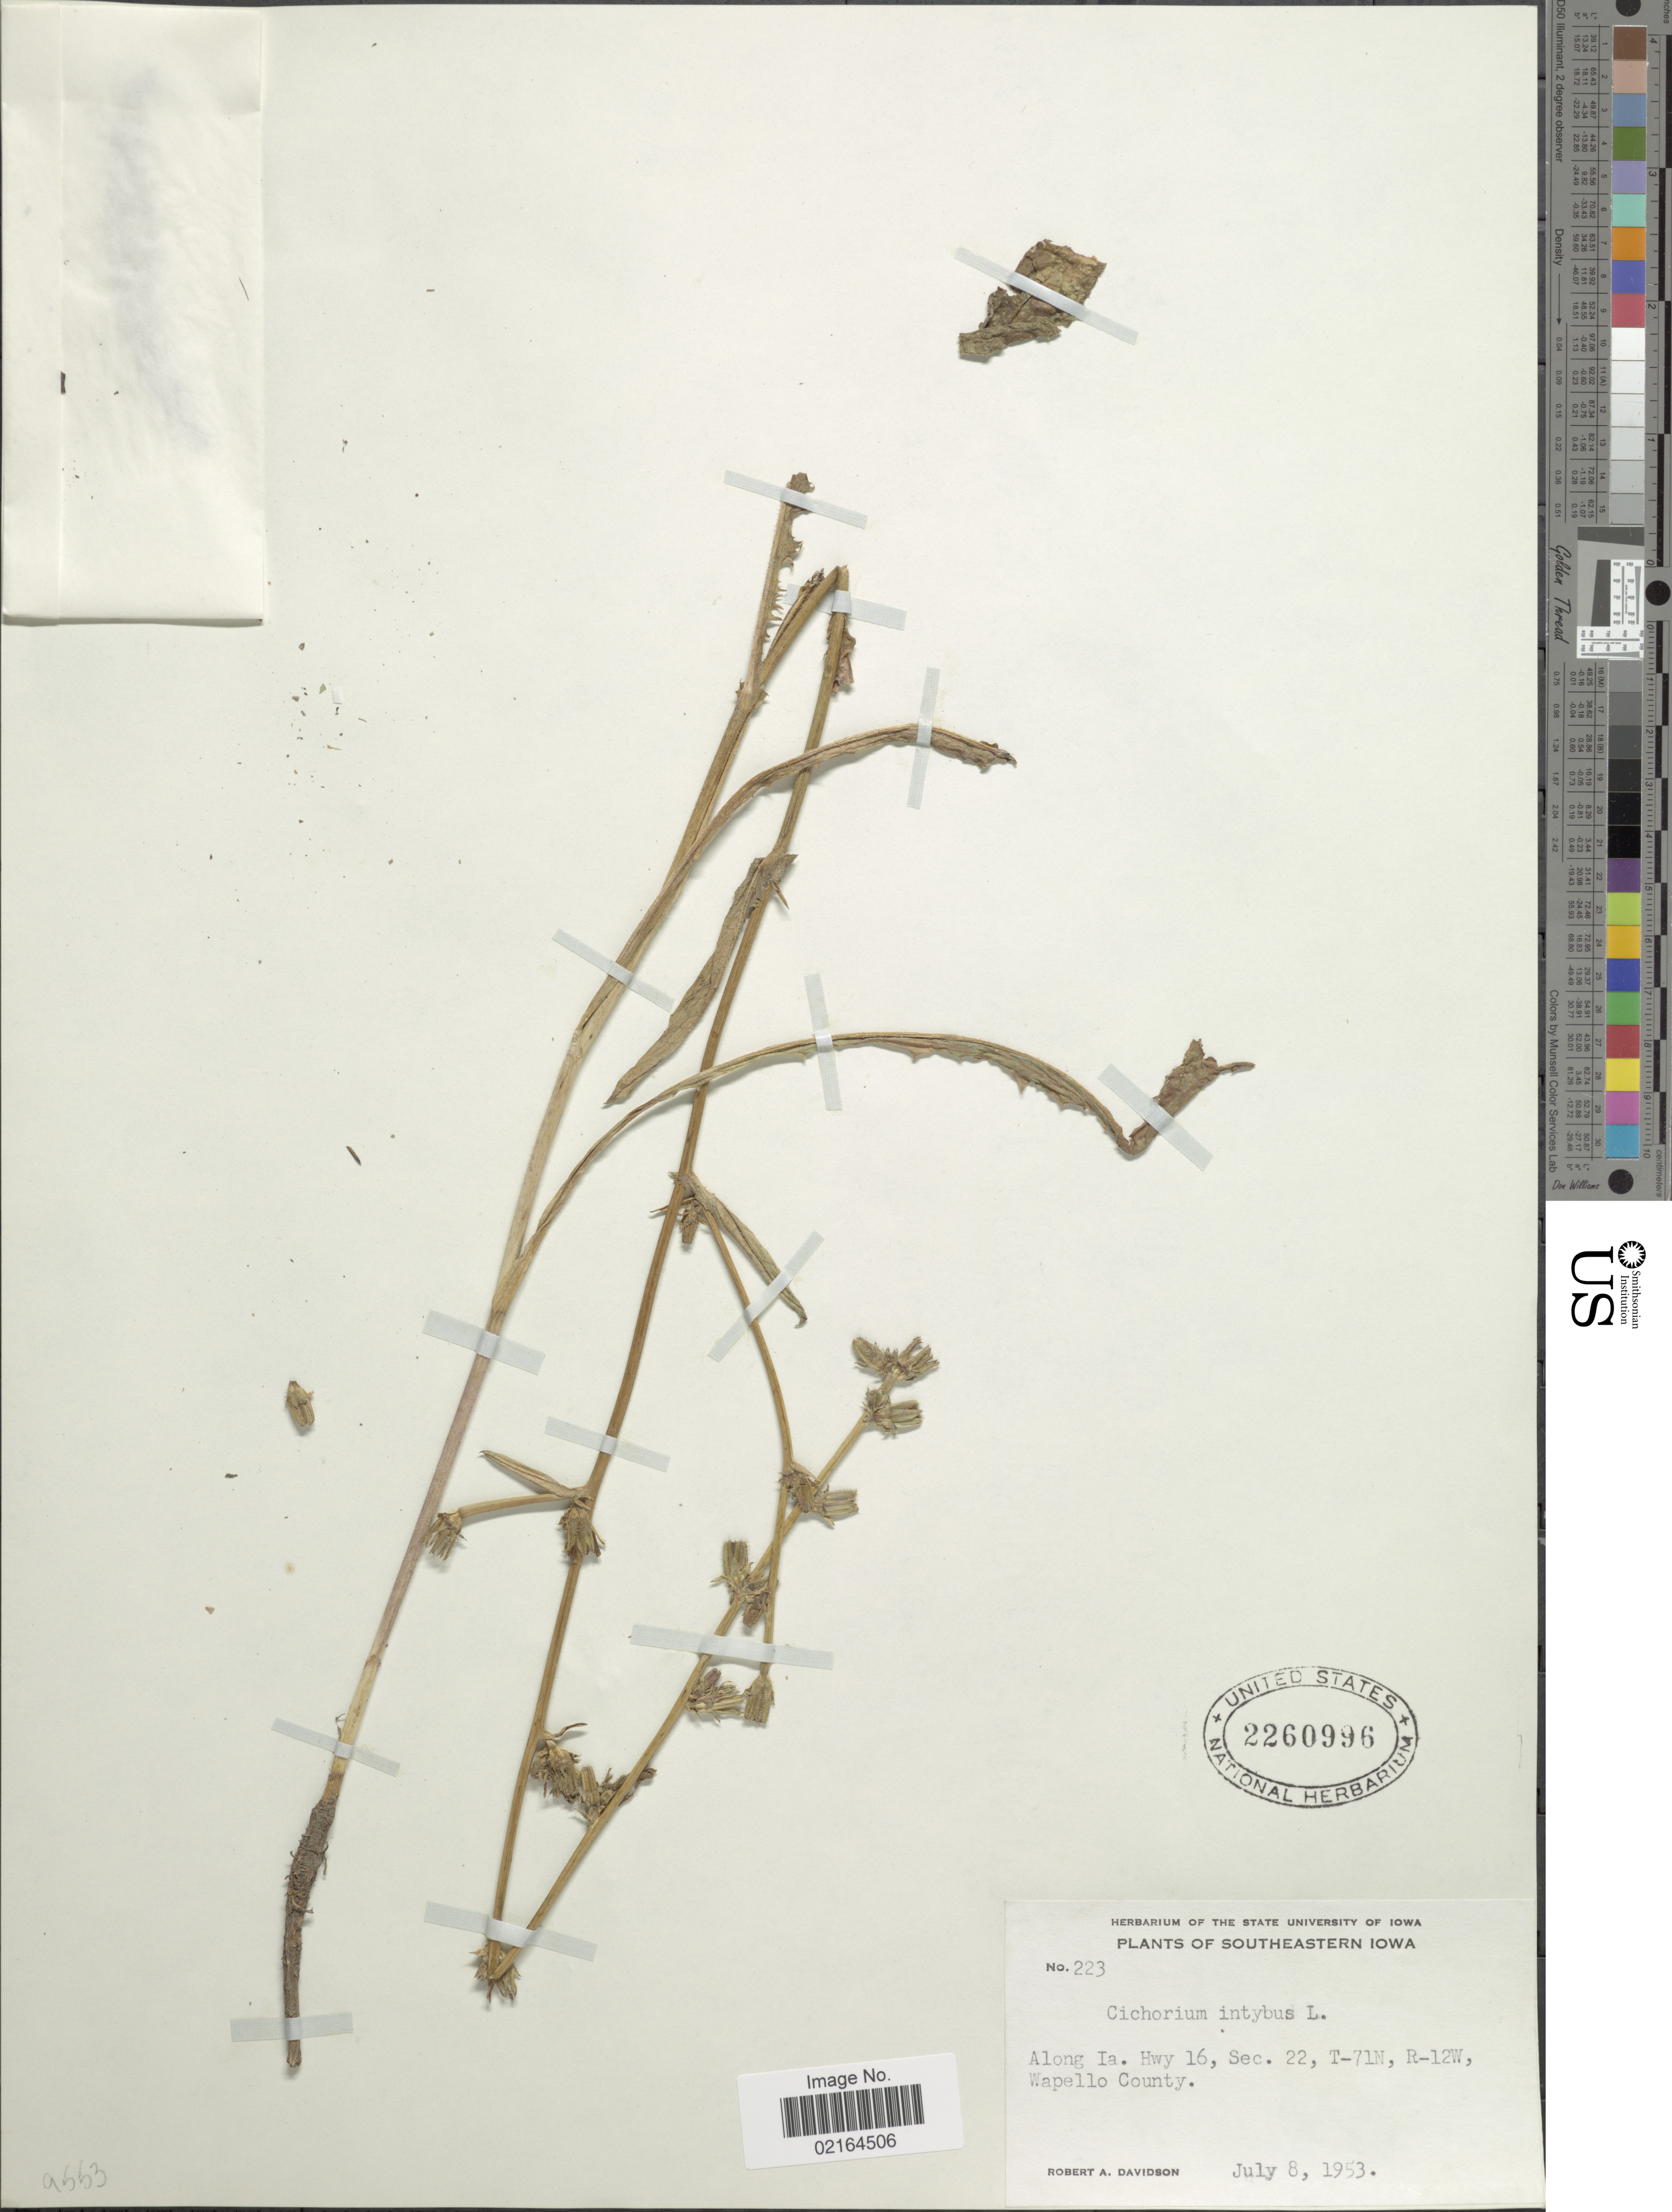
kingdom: Plantae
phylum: Tracheophyta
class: Magnoliopsida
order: Asterales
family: Asteraceae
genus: Cichorium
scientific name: Cichorium intybus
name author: L.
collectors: R. A. Davidson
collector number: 223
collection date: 1953-07-08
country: United States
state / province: Iowa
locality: Southeastern Iowa, Along Ia. Hwy 16, Sec. 22, T-71N, R-12W, Wapello County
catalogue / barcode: US 2260996